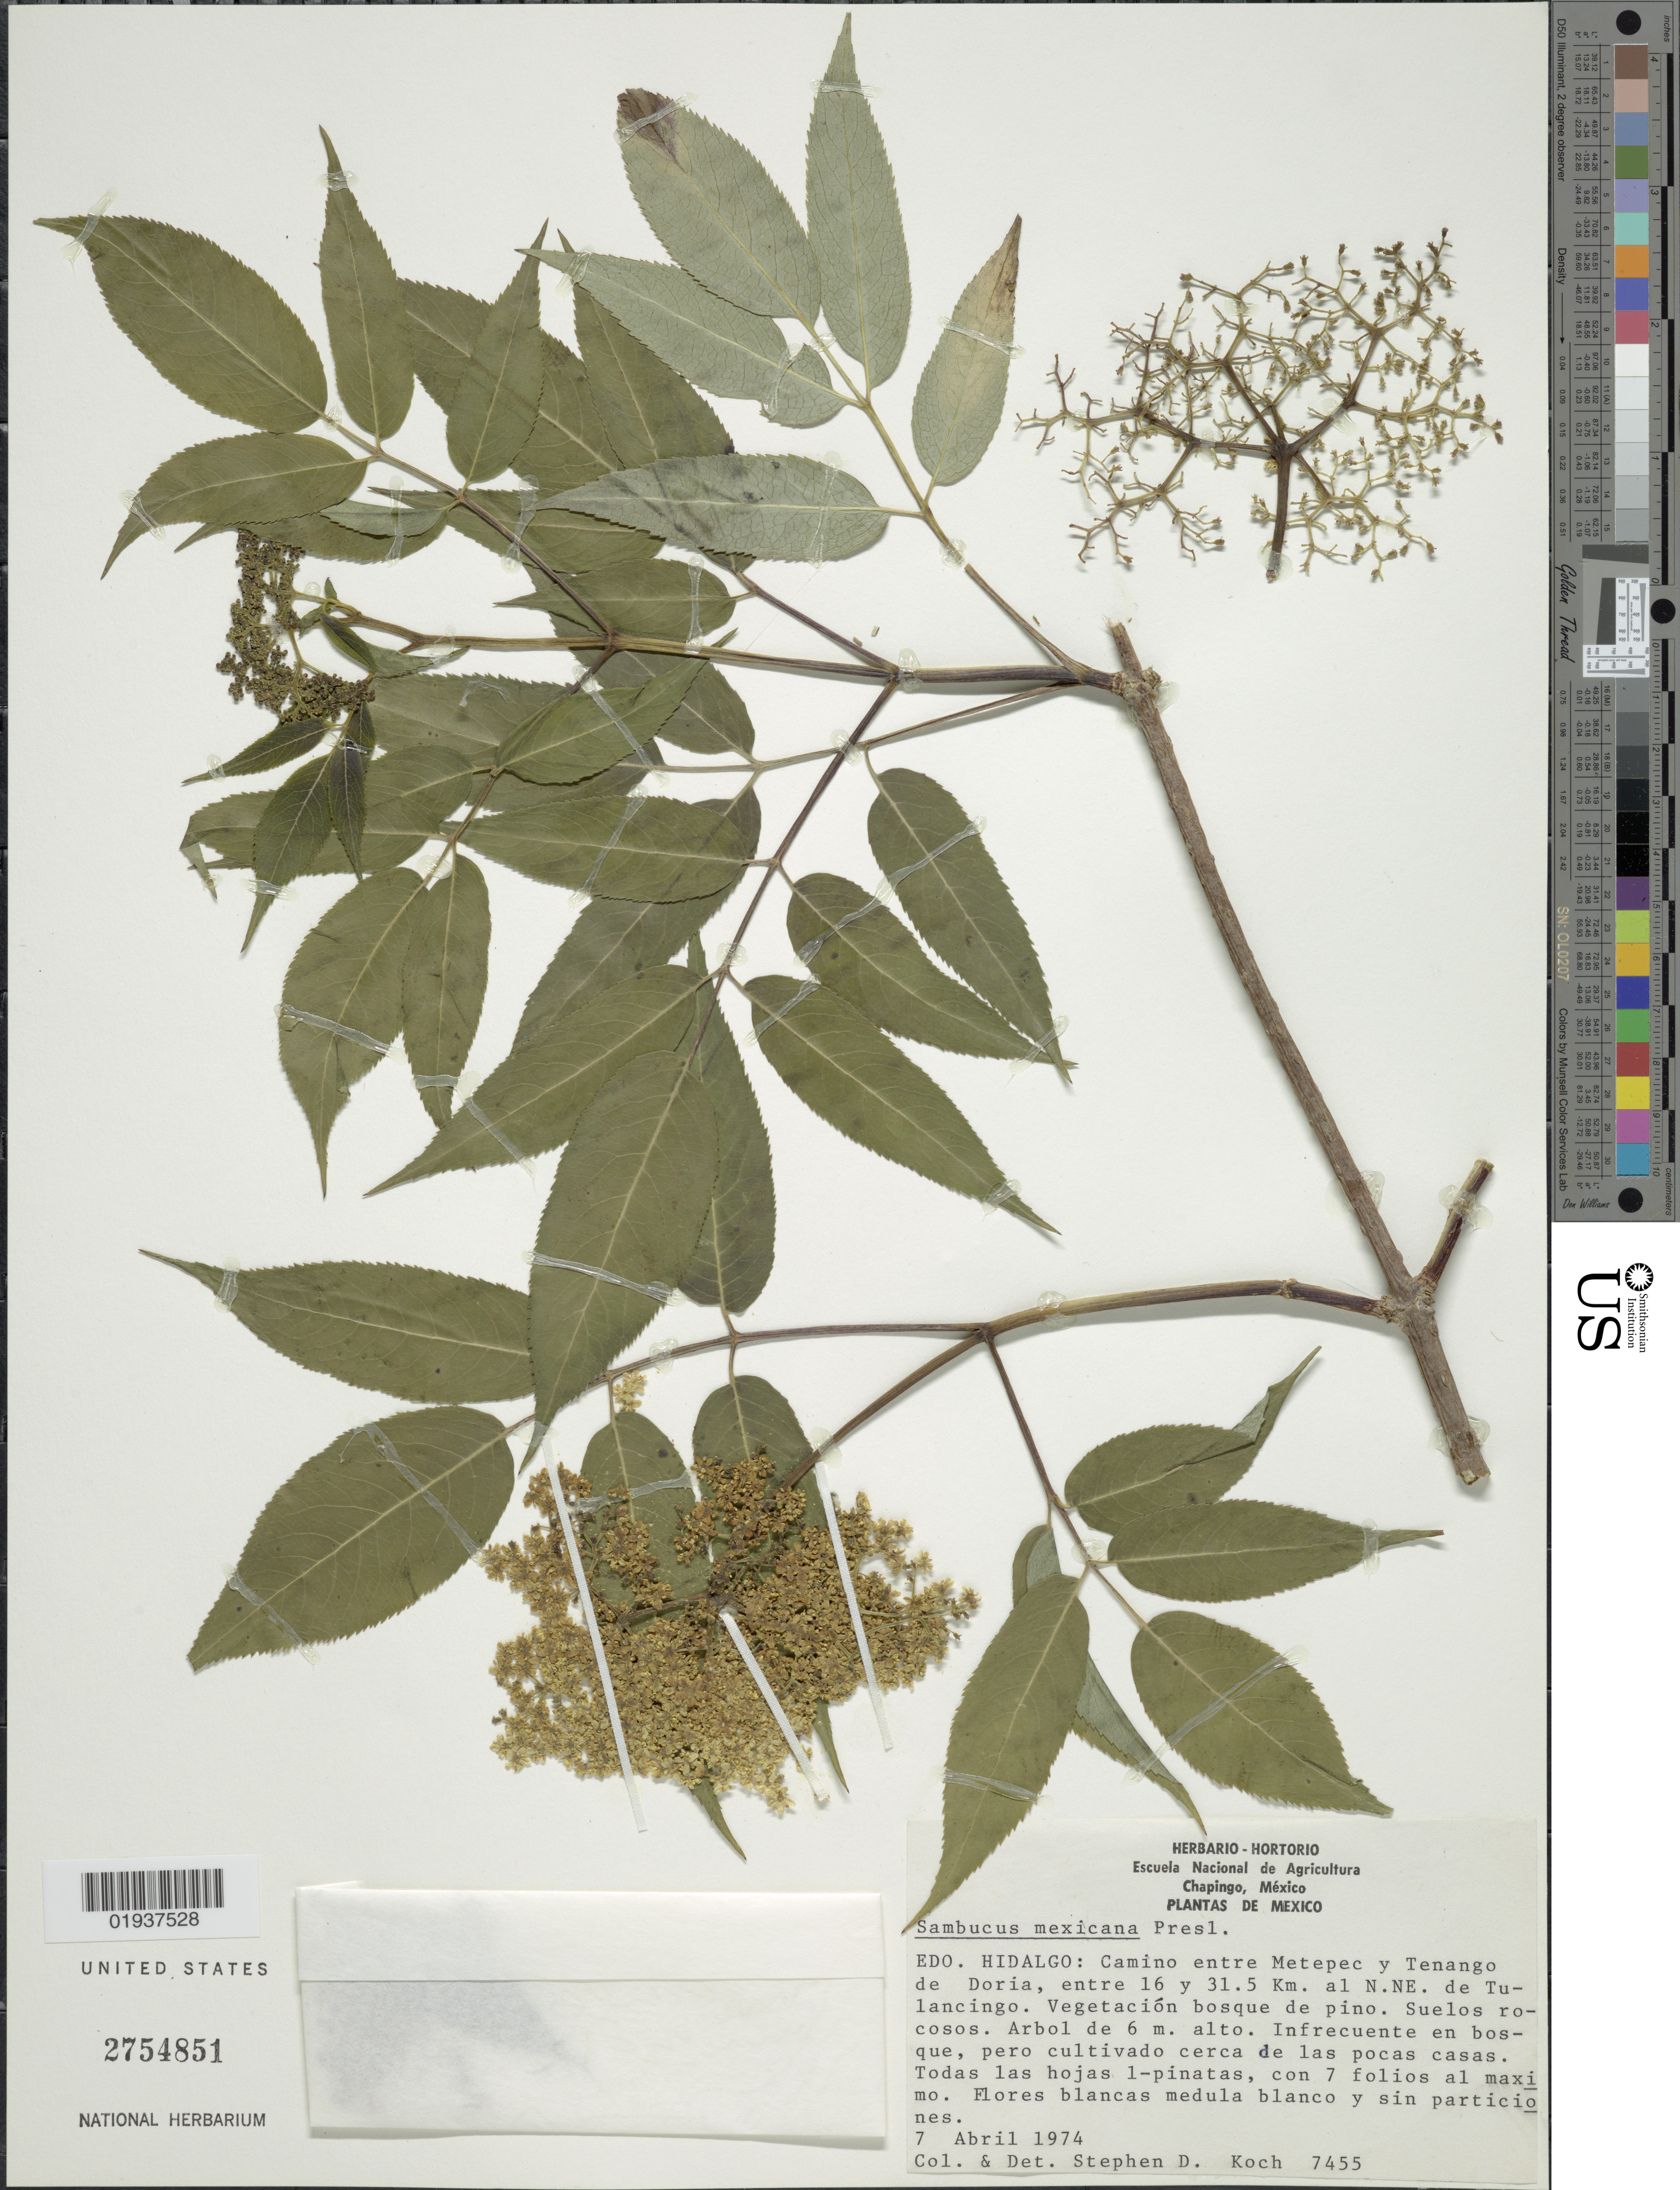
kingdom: Plantae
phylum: Tracheophyta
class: Magnoliopsida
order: Dipsacales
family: Viburnaceae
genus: Sambucus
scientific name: Sambucus mexicana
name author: C. Presl ex DC.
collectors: S. D. Koch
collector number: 7455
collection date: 1974-04-07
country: Mexico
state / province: Hidalgo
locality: Camino ente Metepec y Tenango de Doria, entre 16 y 31.5 Km. al N.NE. de Tulancingo.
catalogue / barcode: US 2754851